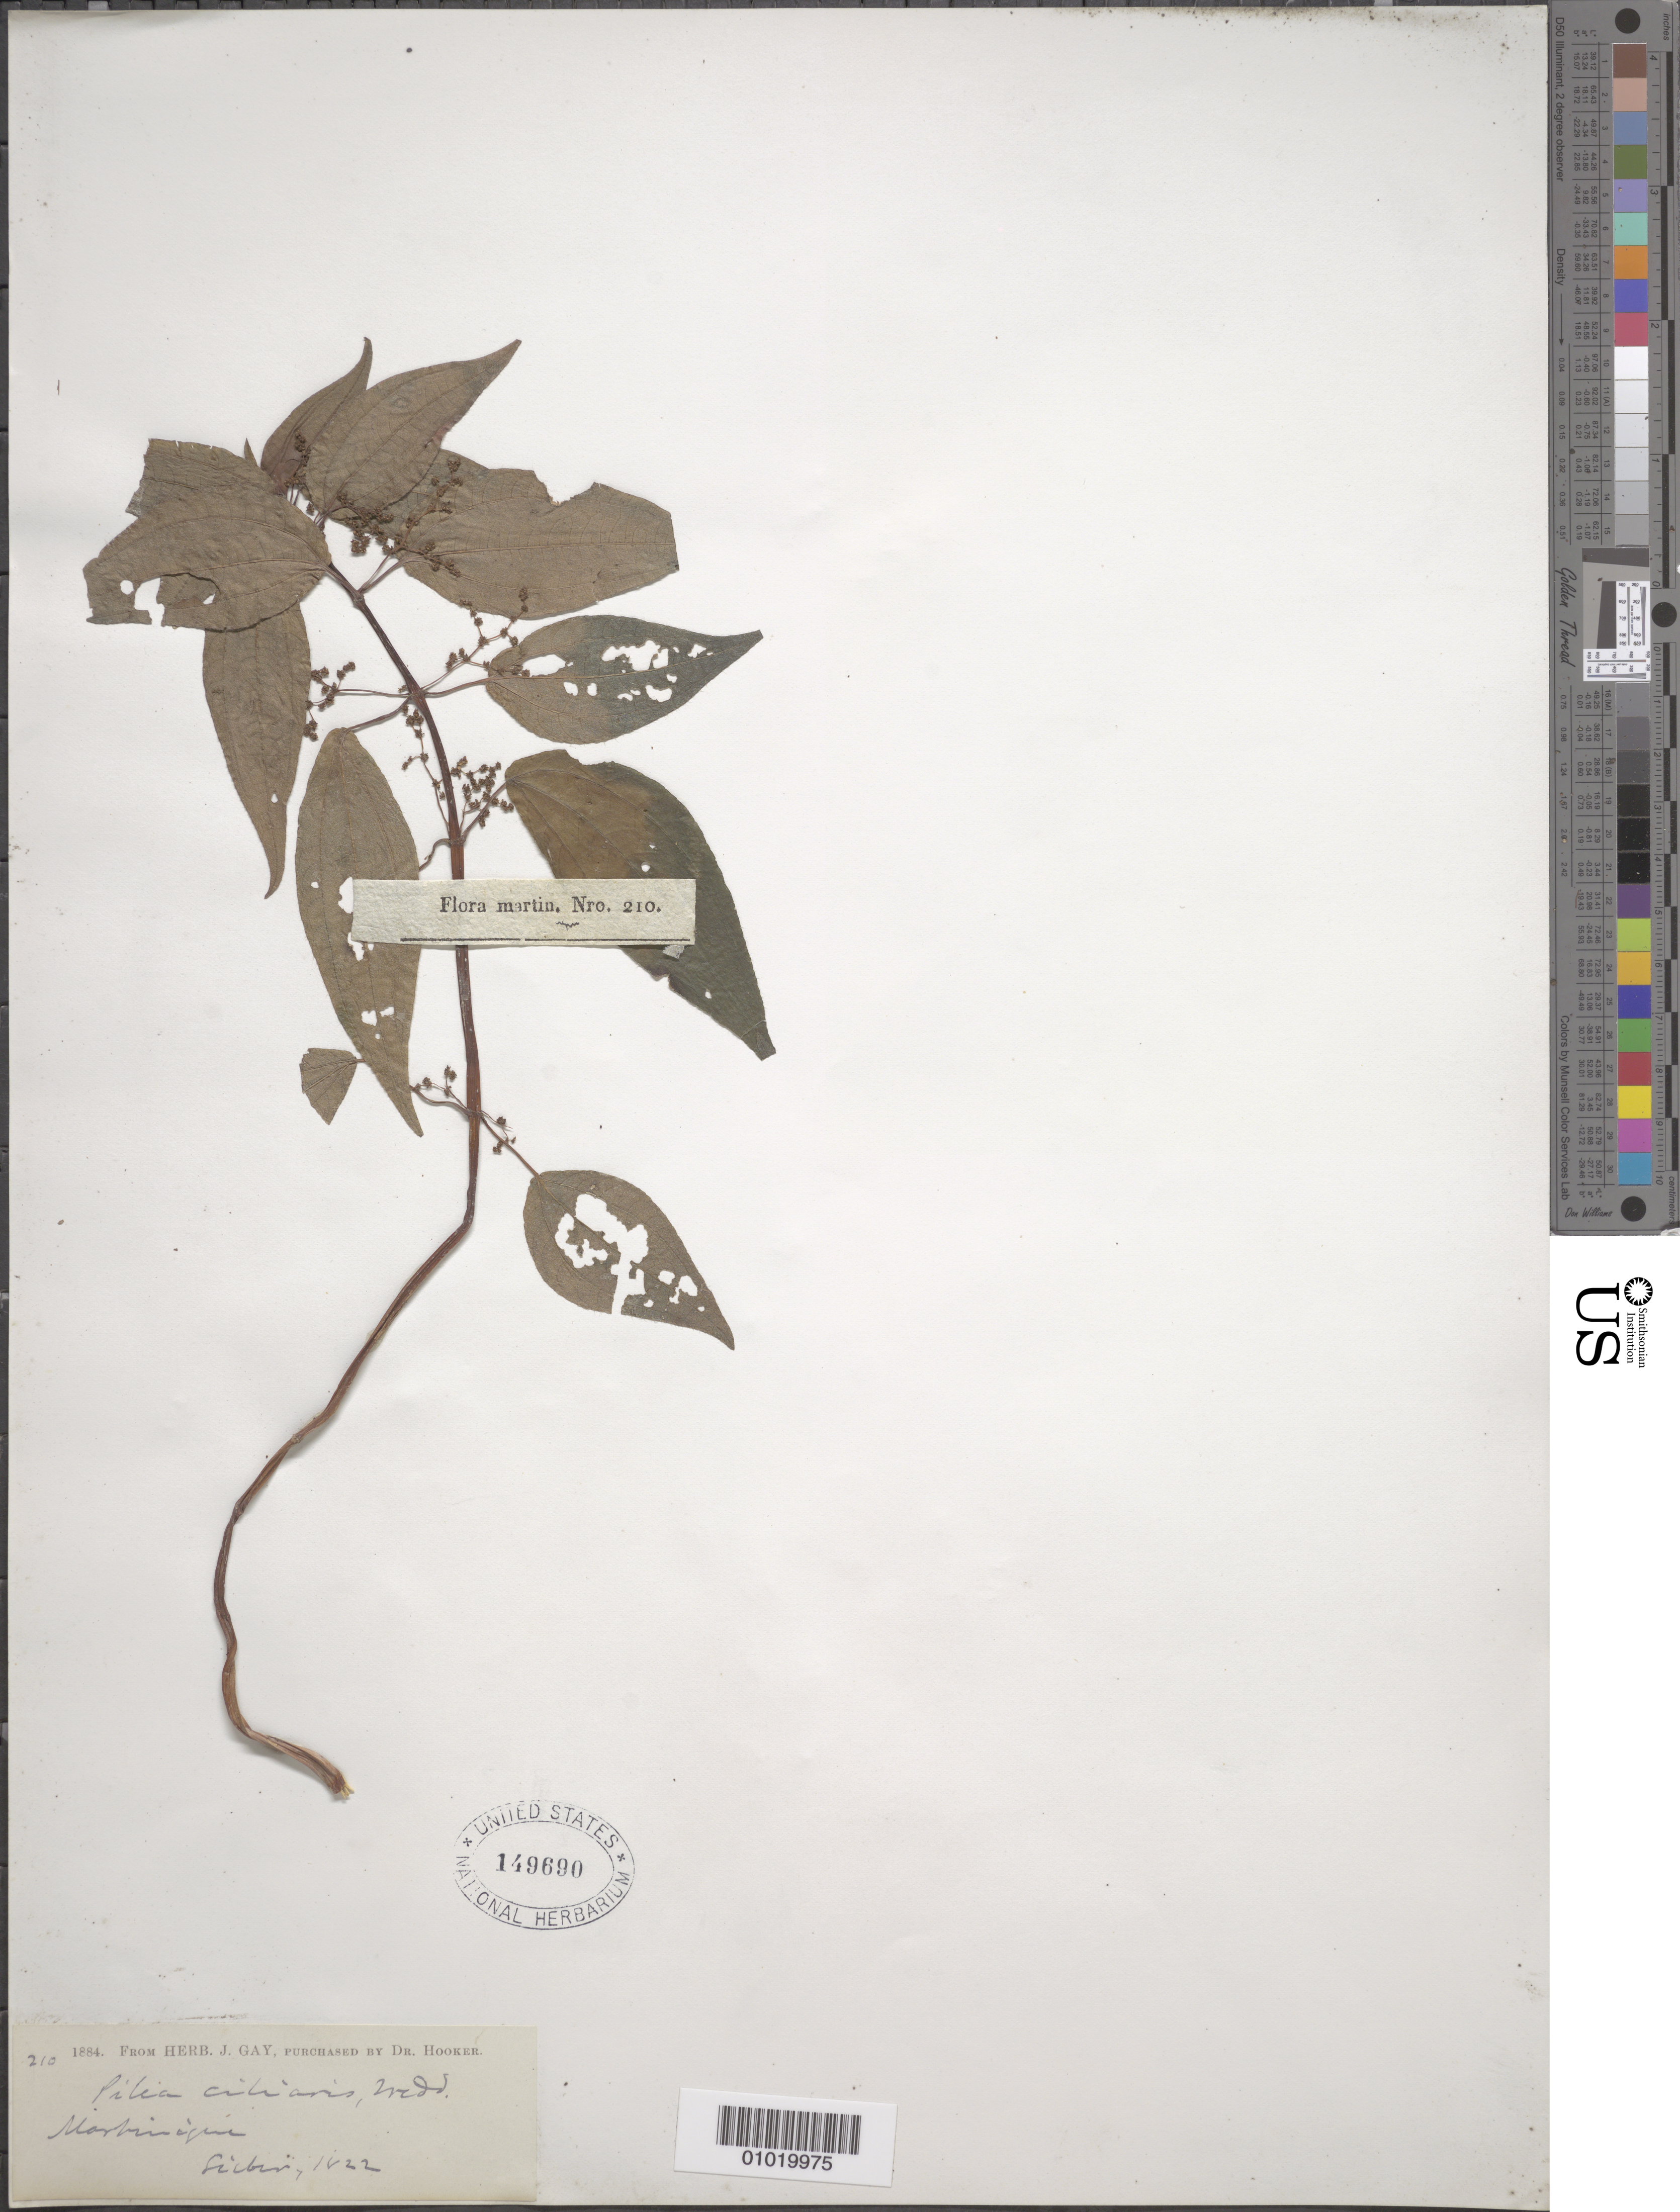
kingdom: Plantae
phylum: Tracheophyta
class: Magnoliopsida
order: Rosales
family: Urticaceae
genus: Pilea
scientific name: Pilea parietaria var. parietaria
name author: (L.) Blume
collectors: J. Gay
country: Martinique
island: Martinique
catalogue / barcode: US 149690